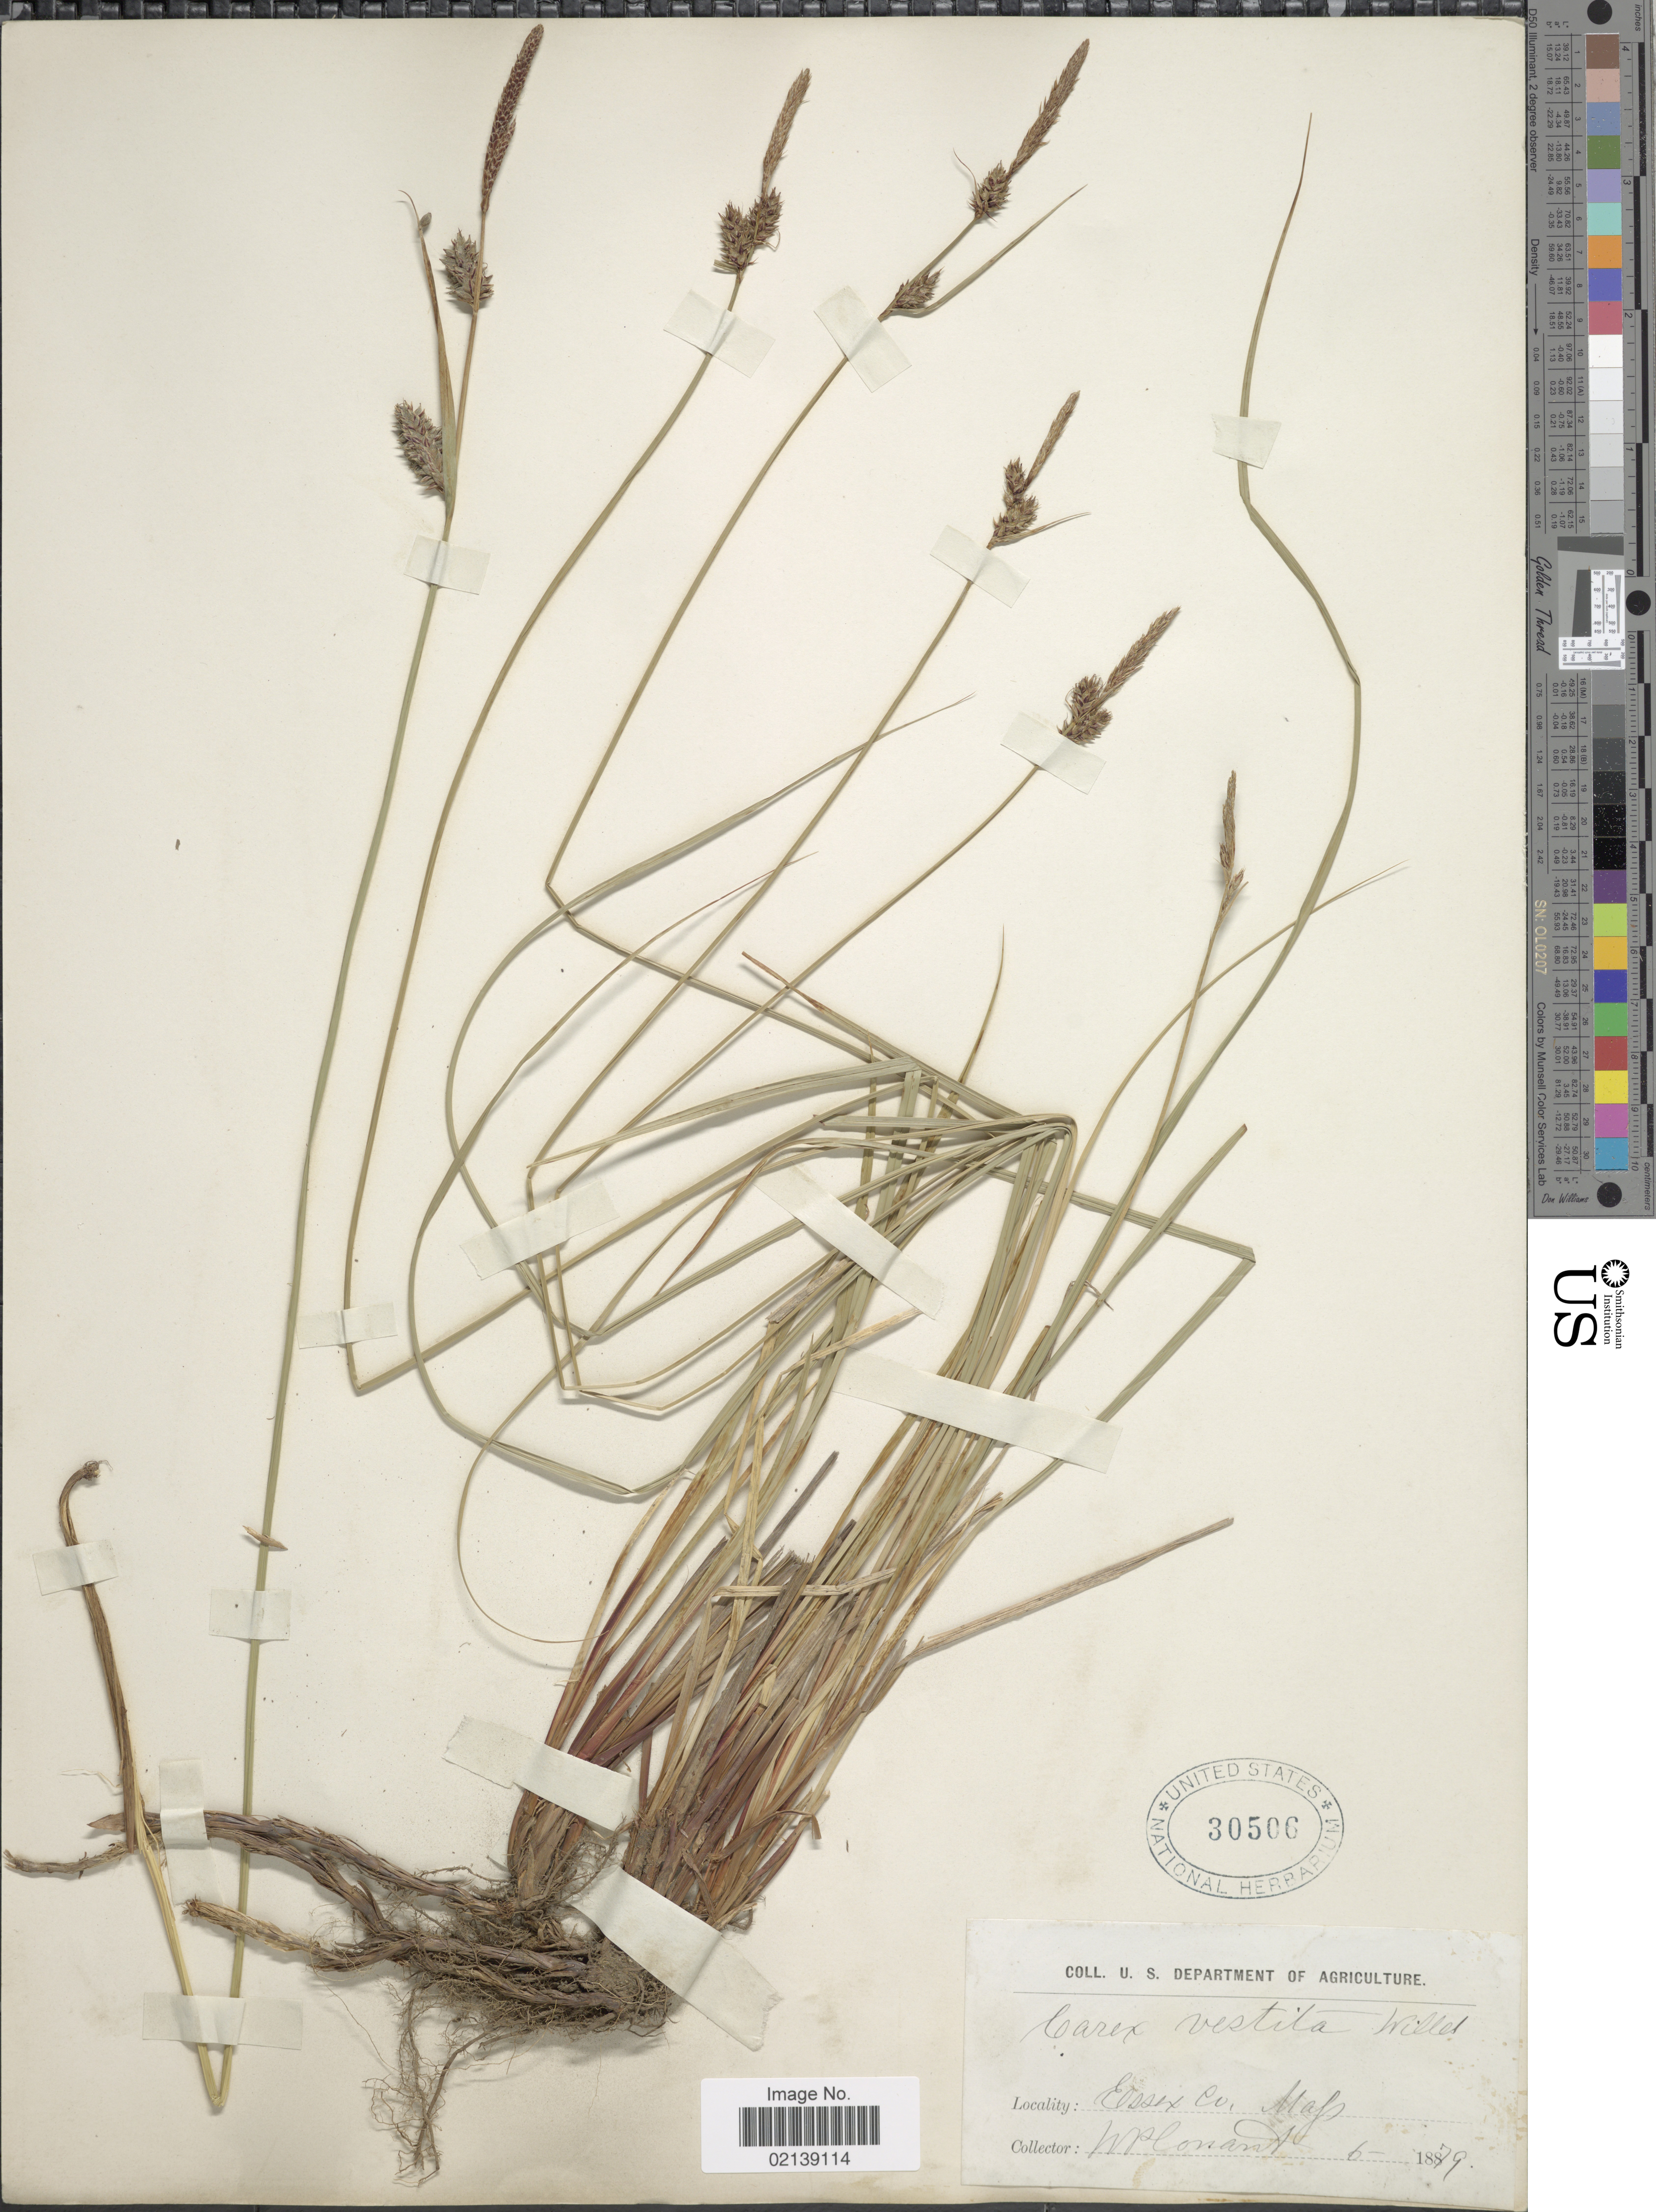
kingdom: Plantae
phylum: Tracheophyta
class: Liliopsida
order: Poales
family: Cyperaceae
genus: Carex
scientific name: Carex vestita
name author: Willd.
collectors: W. P. Conant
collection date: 1879-06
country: United States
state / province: Massachusetts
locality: Essex Co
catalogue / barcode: US 30506